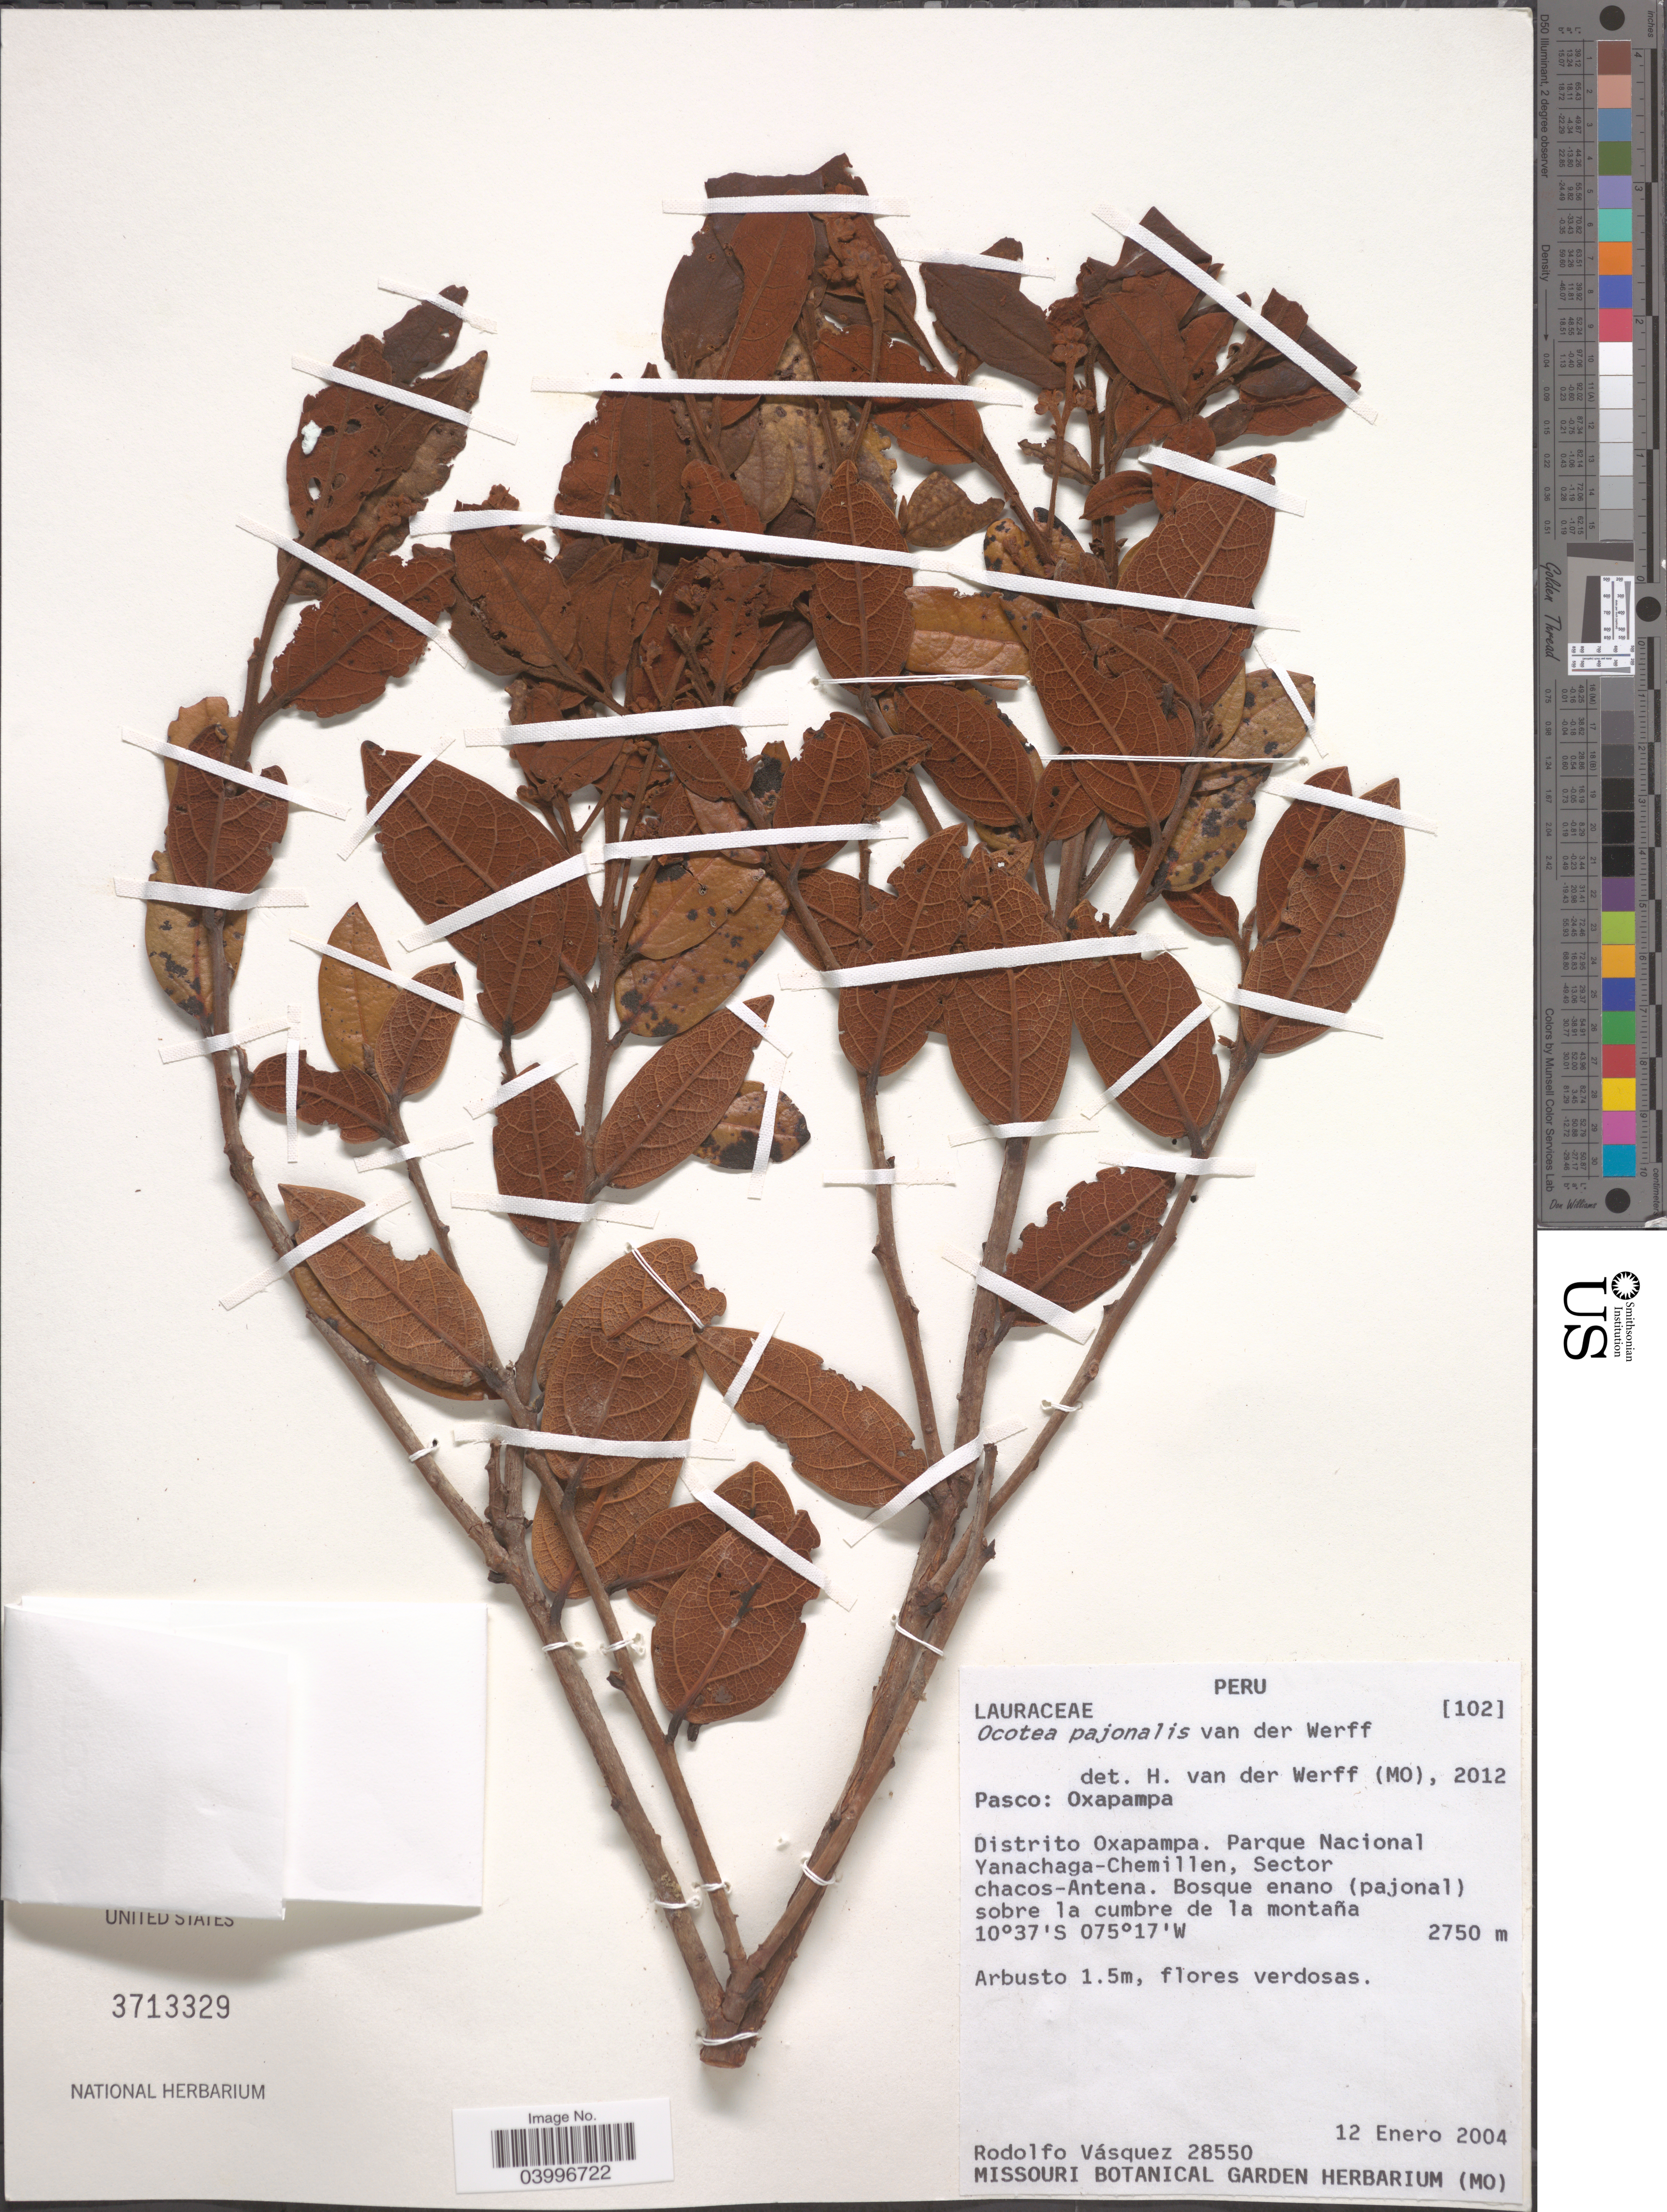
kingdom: Plantae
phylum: Tracheophyta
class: Magnoliopsida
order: Laurales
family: Lauraceae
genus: Ocotea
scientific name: Ocotea pajonalis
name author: van der Werff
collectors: R. Vásquez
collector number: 28550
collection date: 2004-01-12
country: Peru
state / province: Pasco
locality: Distrito Oxapampa. Parque Nacional Yanachaga-Chemillen, Sector chacos-Anten.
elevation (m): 2750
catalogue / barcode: US 3713329